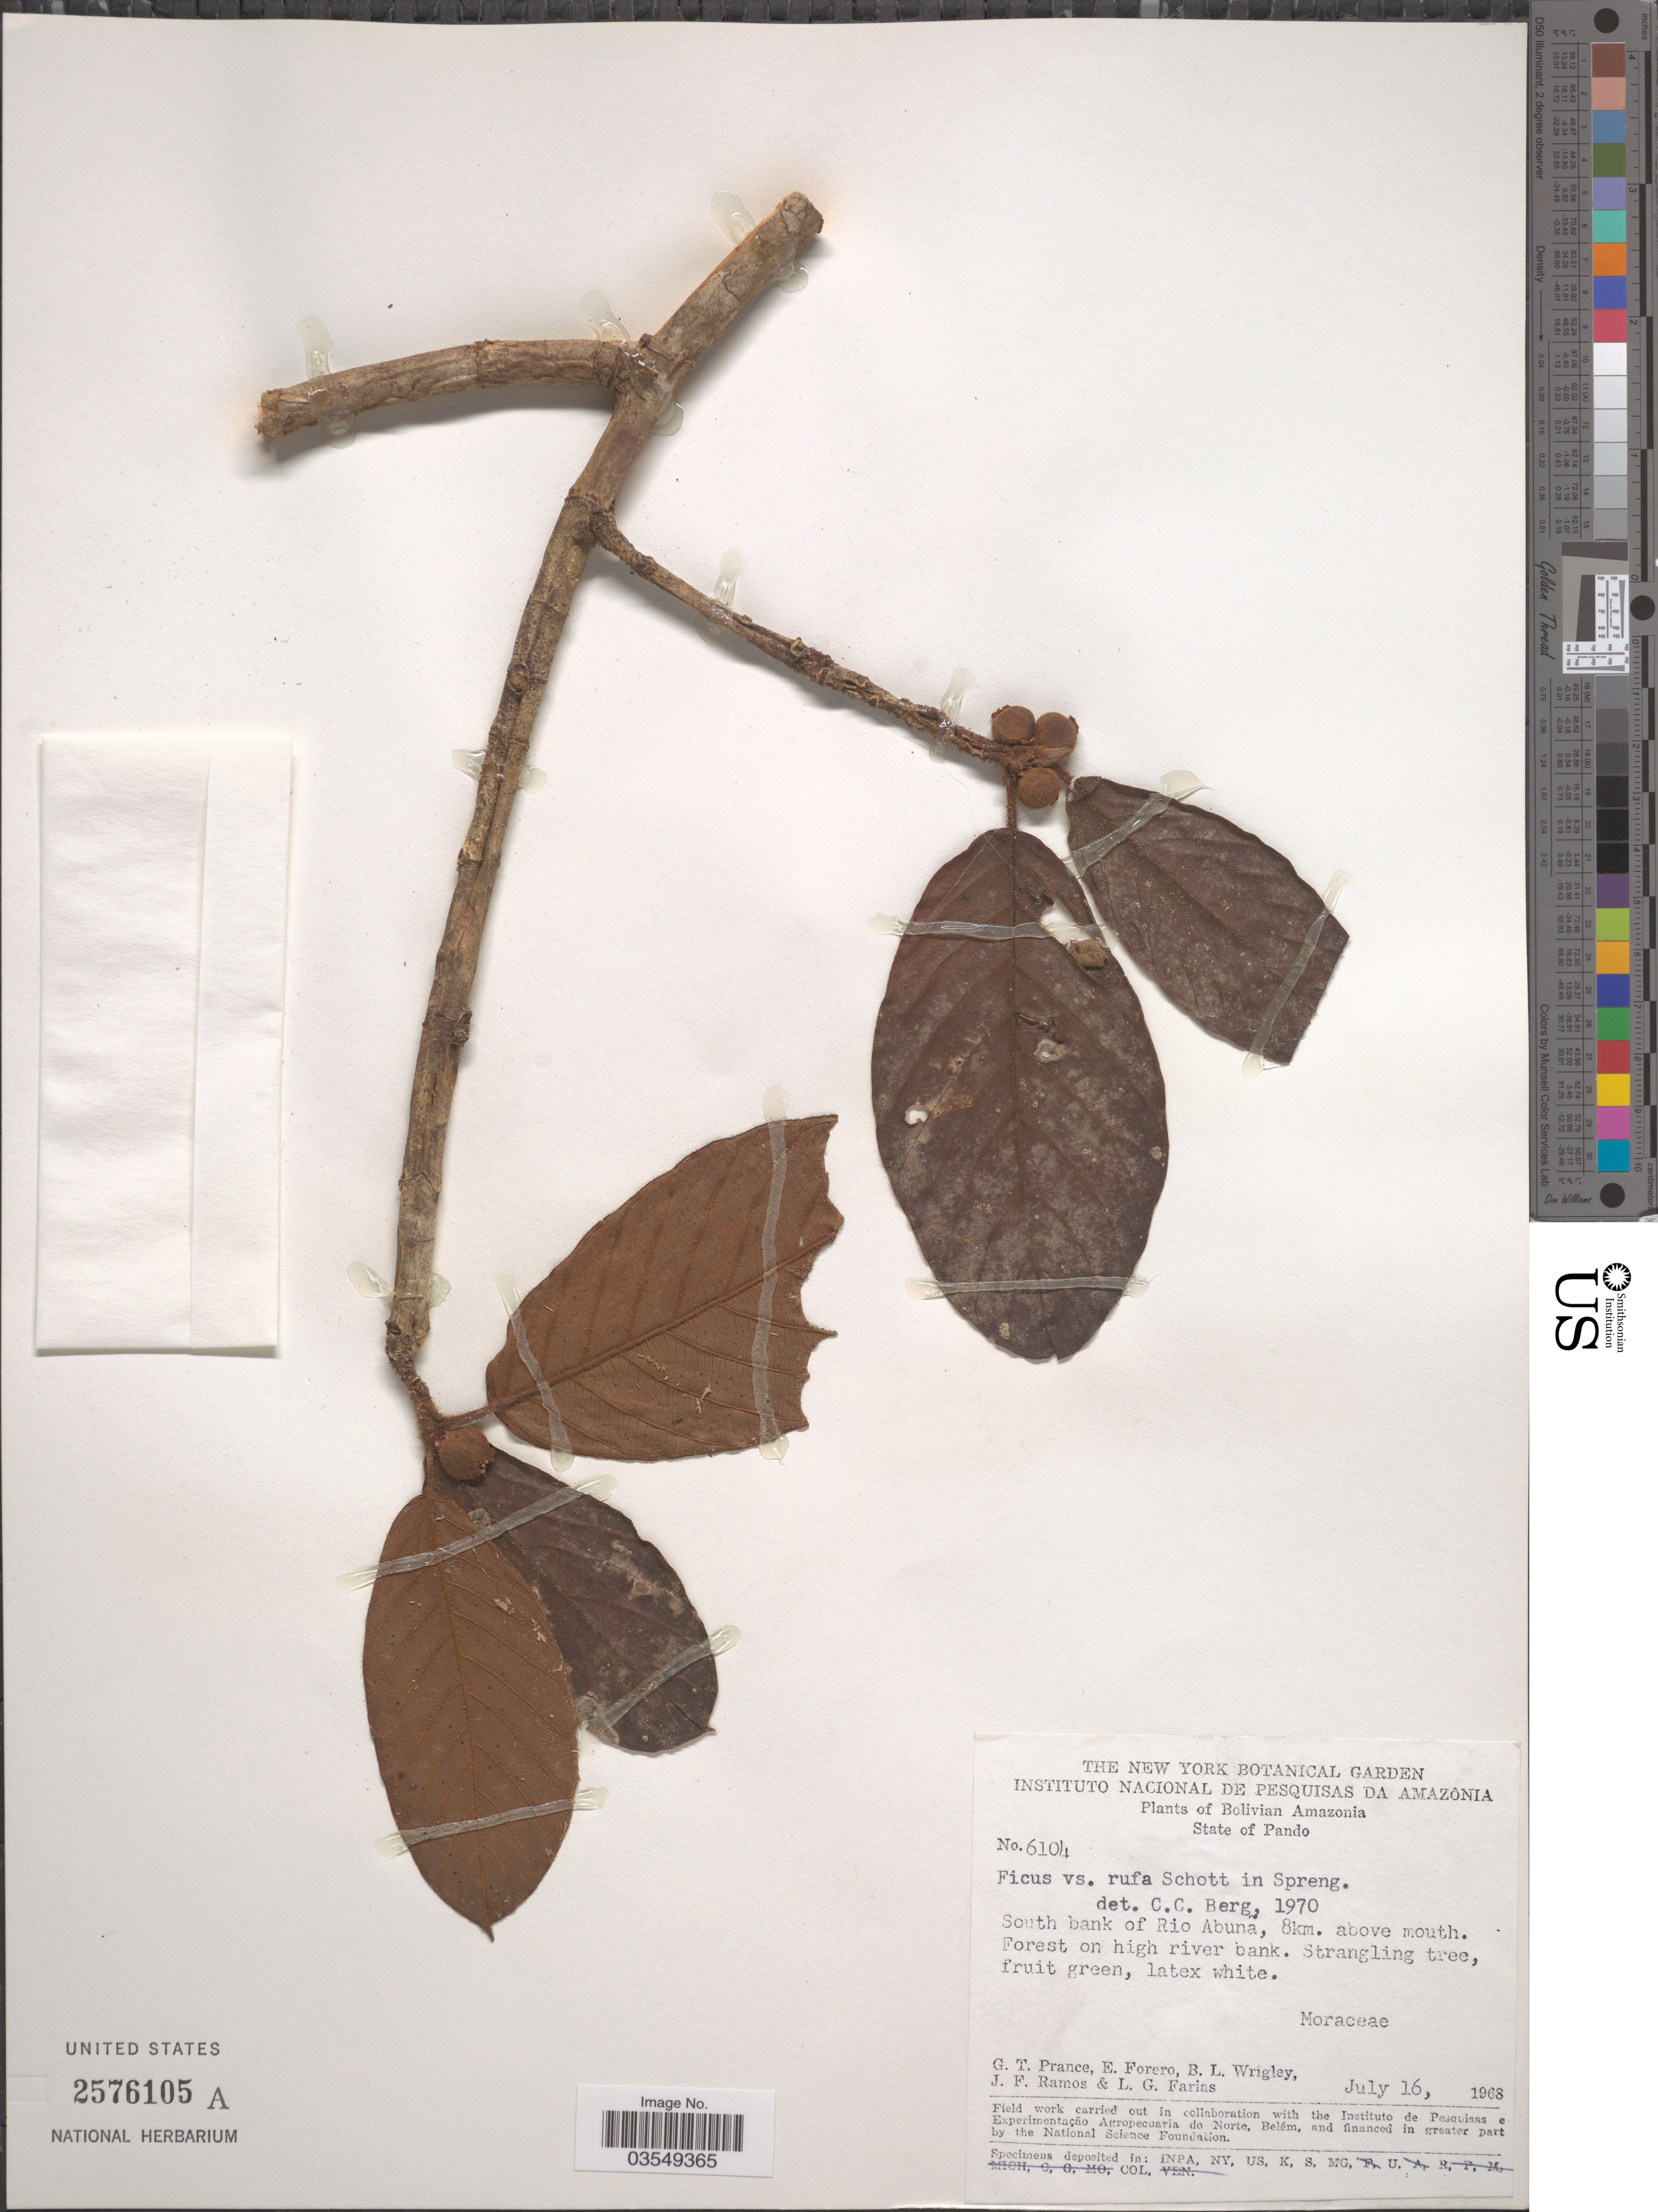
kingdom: Plantae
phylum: Tracheophyta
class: Magnoliopsida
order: Rosales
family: Moraceae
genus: Ficus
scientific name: Ficus trigona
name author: L. f.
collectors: G. T. Prance, E. Forero, B. L. Wrigley, J. F. Ramos & L. G. Farias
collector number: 6104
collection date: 1968-07-16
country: Bolivia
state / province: Pando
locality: Bolivian Amazonia. South bank of Rio Abuna, 8km. above mouth. Forest, on high river bank.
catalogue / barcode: US 2576105A